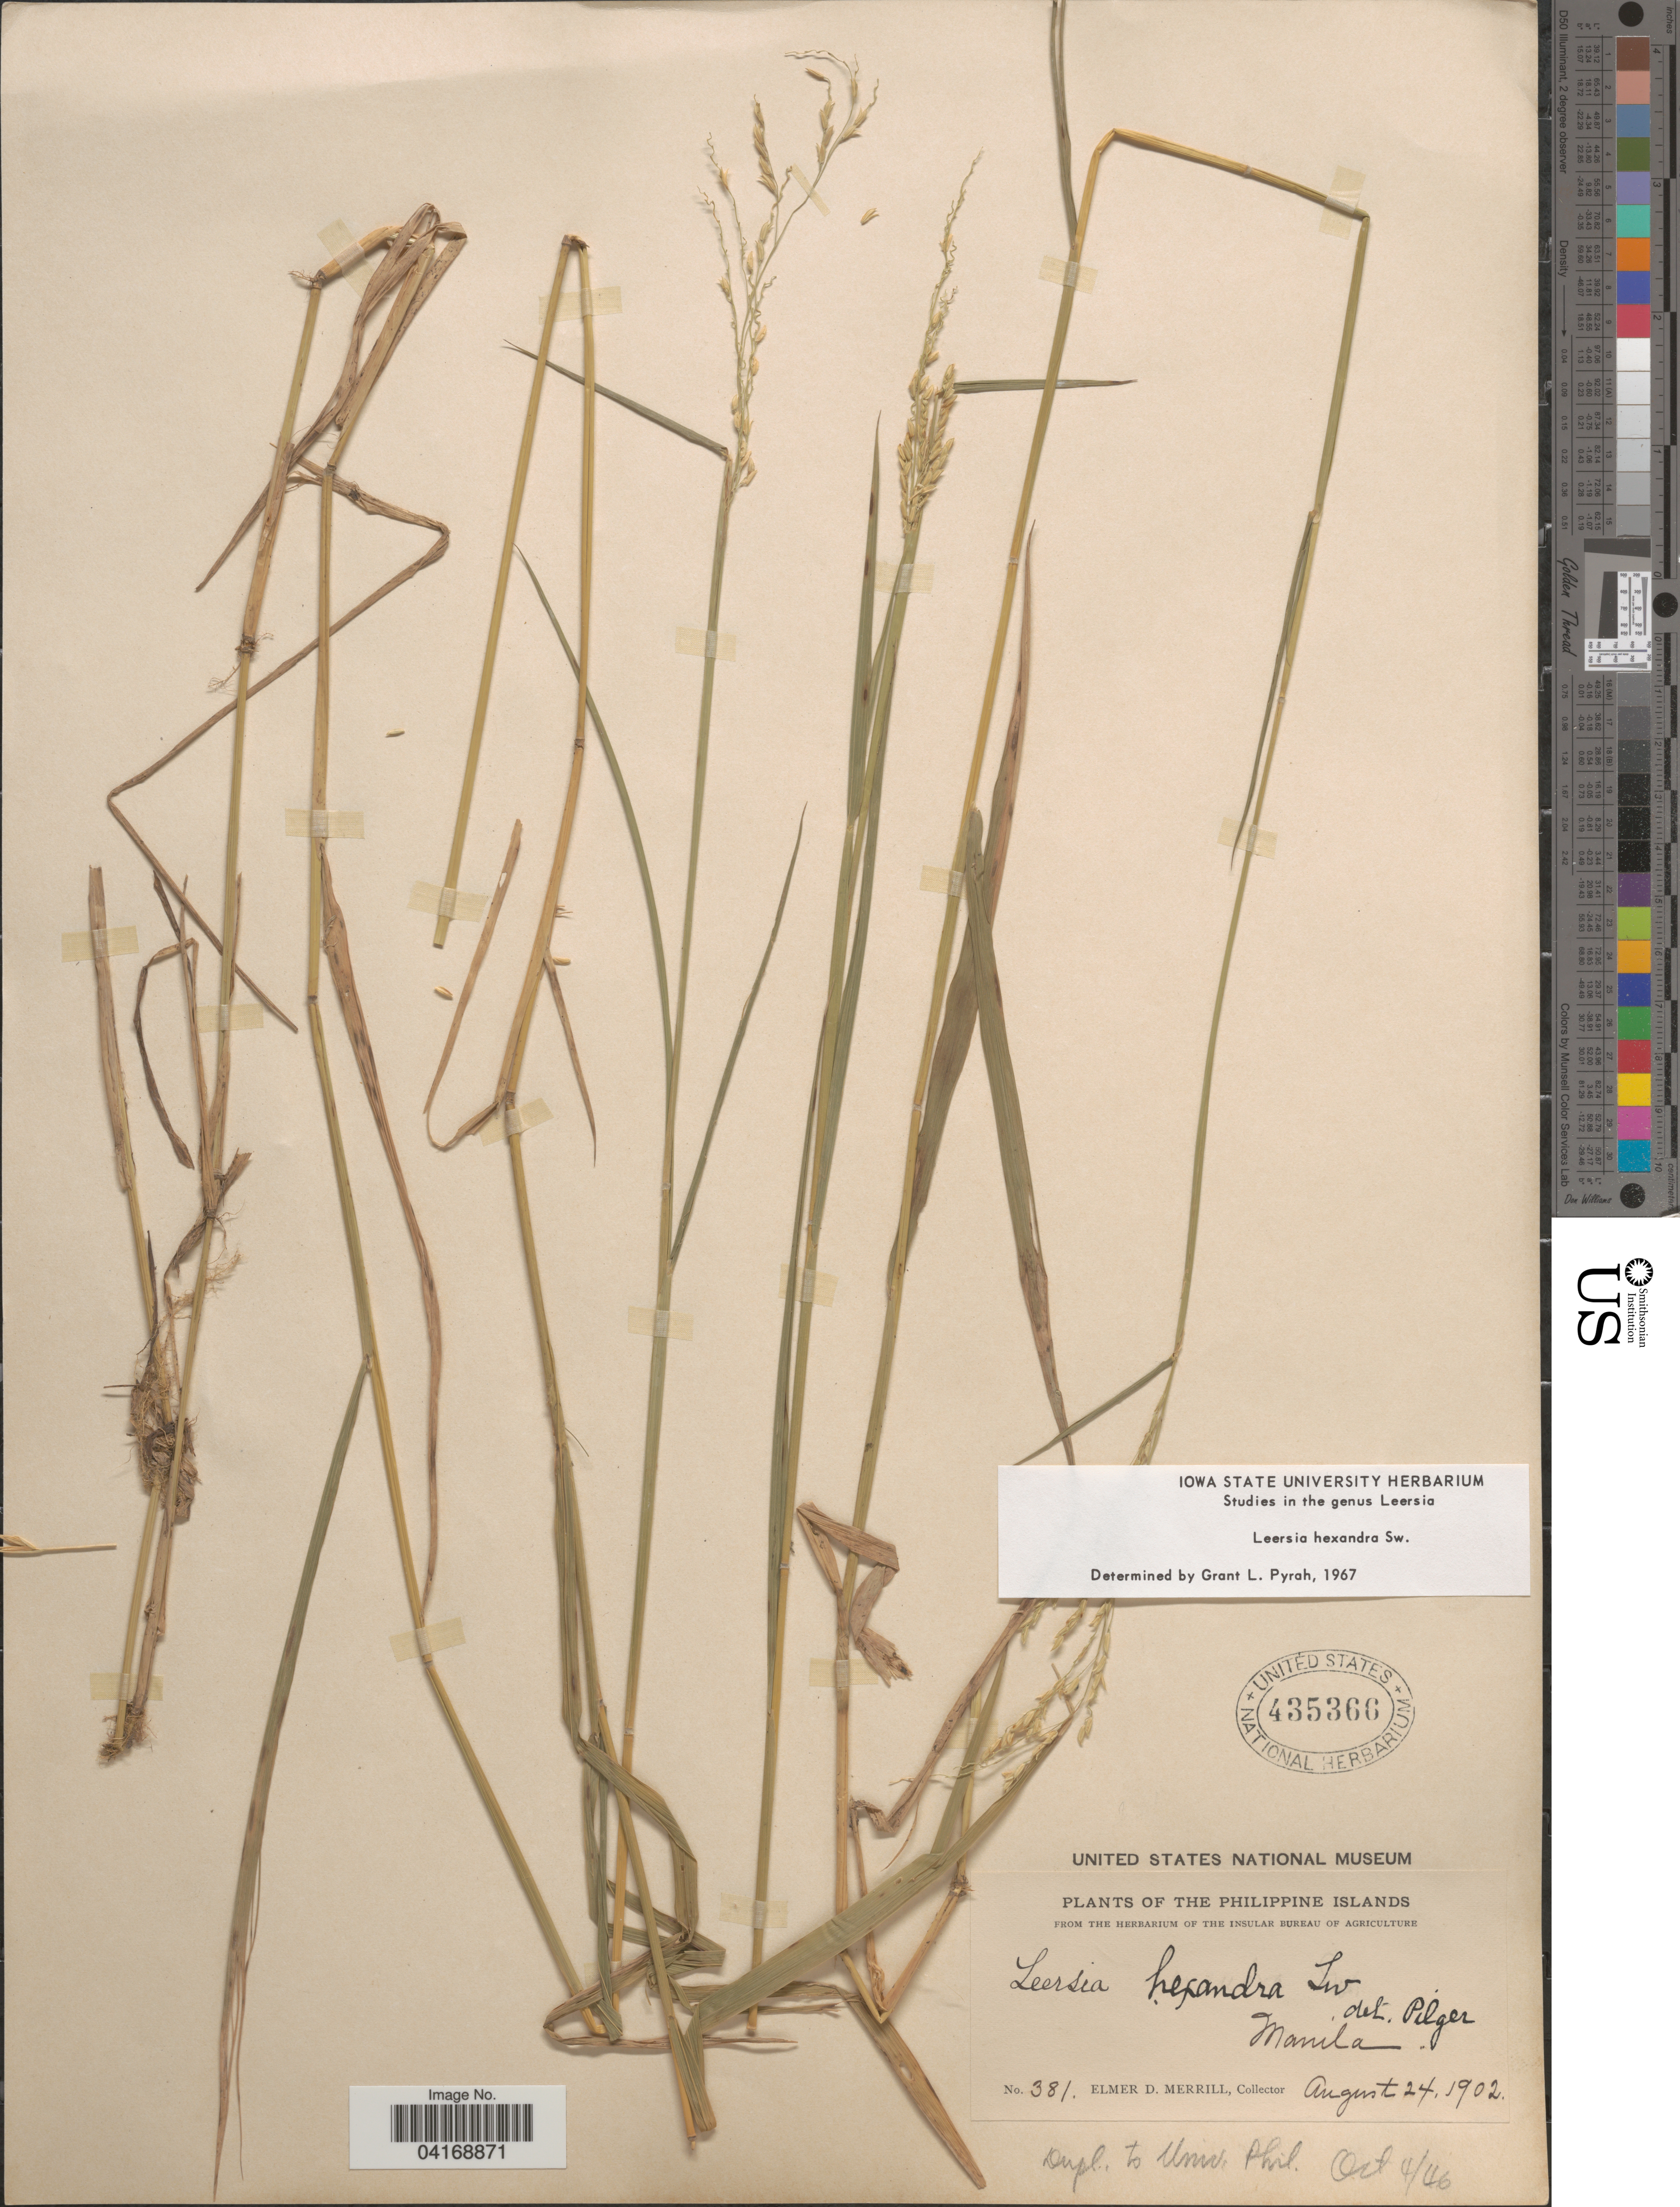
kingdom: Plantae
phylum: Tracheophyta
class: Liliopsida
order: Poales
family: Poaceae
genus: Leersia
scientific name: Leersia hexandra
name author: Sw.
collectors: E. D. Merrill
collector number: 381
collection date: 1902-08-24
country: Philippines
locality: Manila.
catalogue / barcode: US 435366